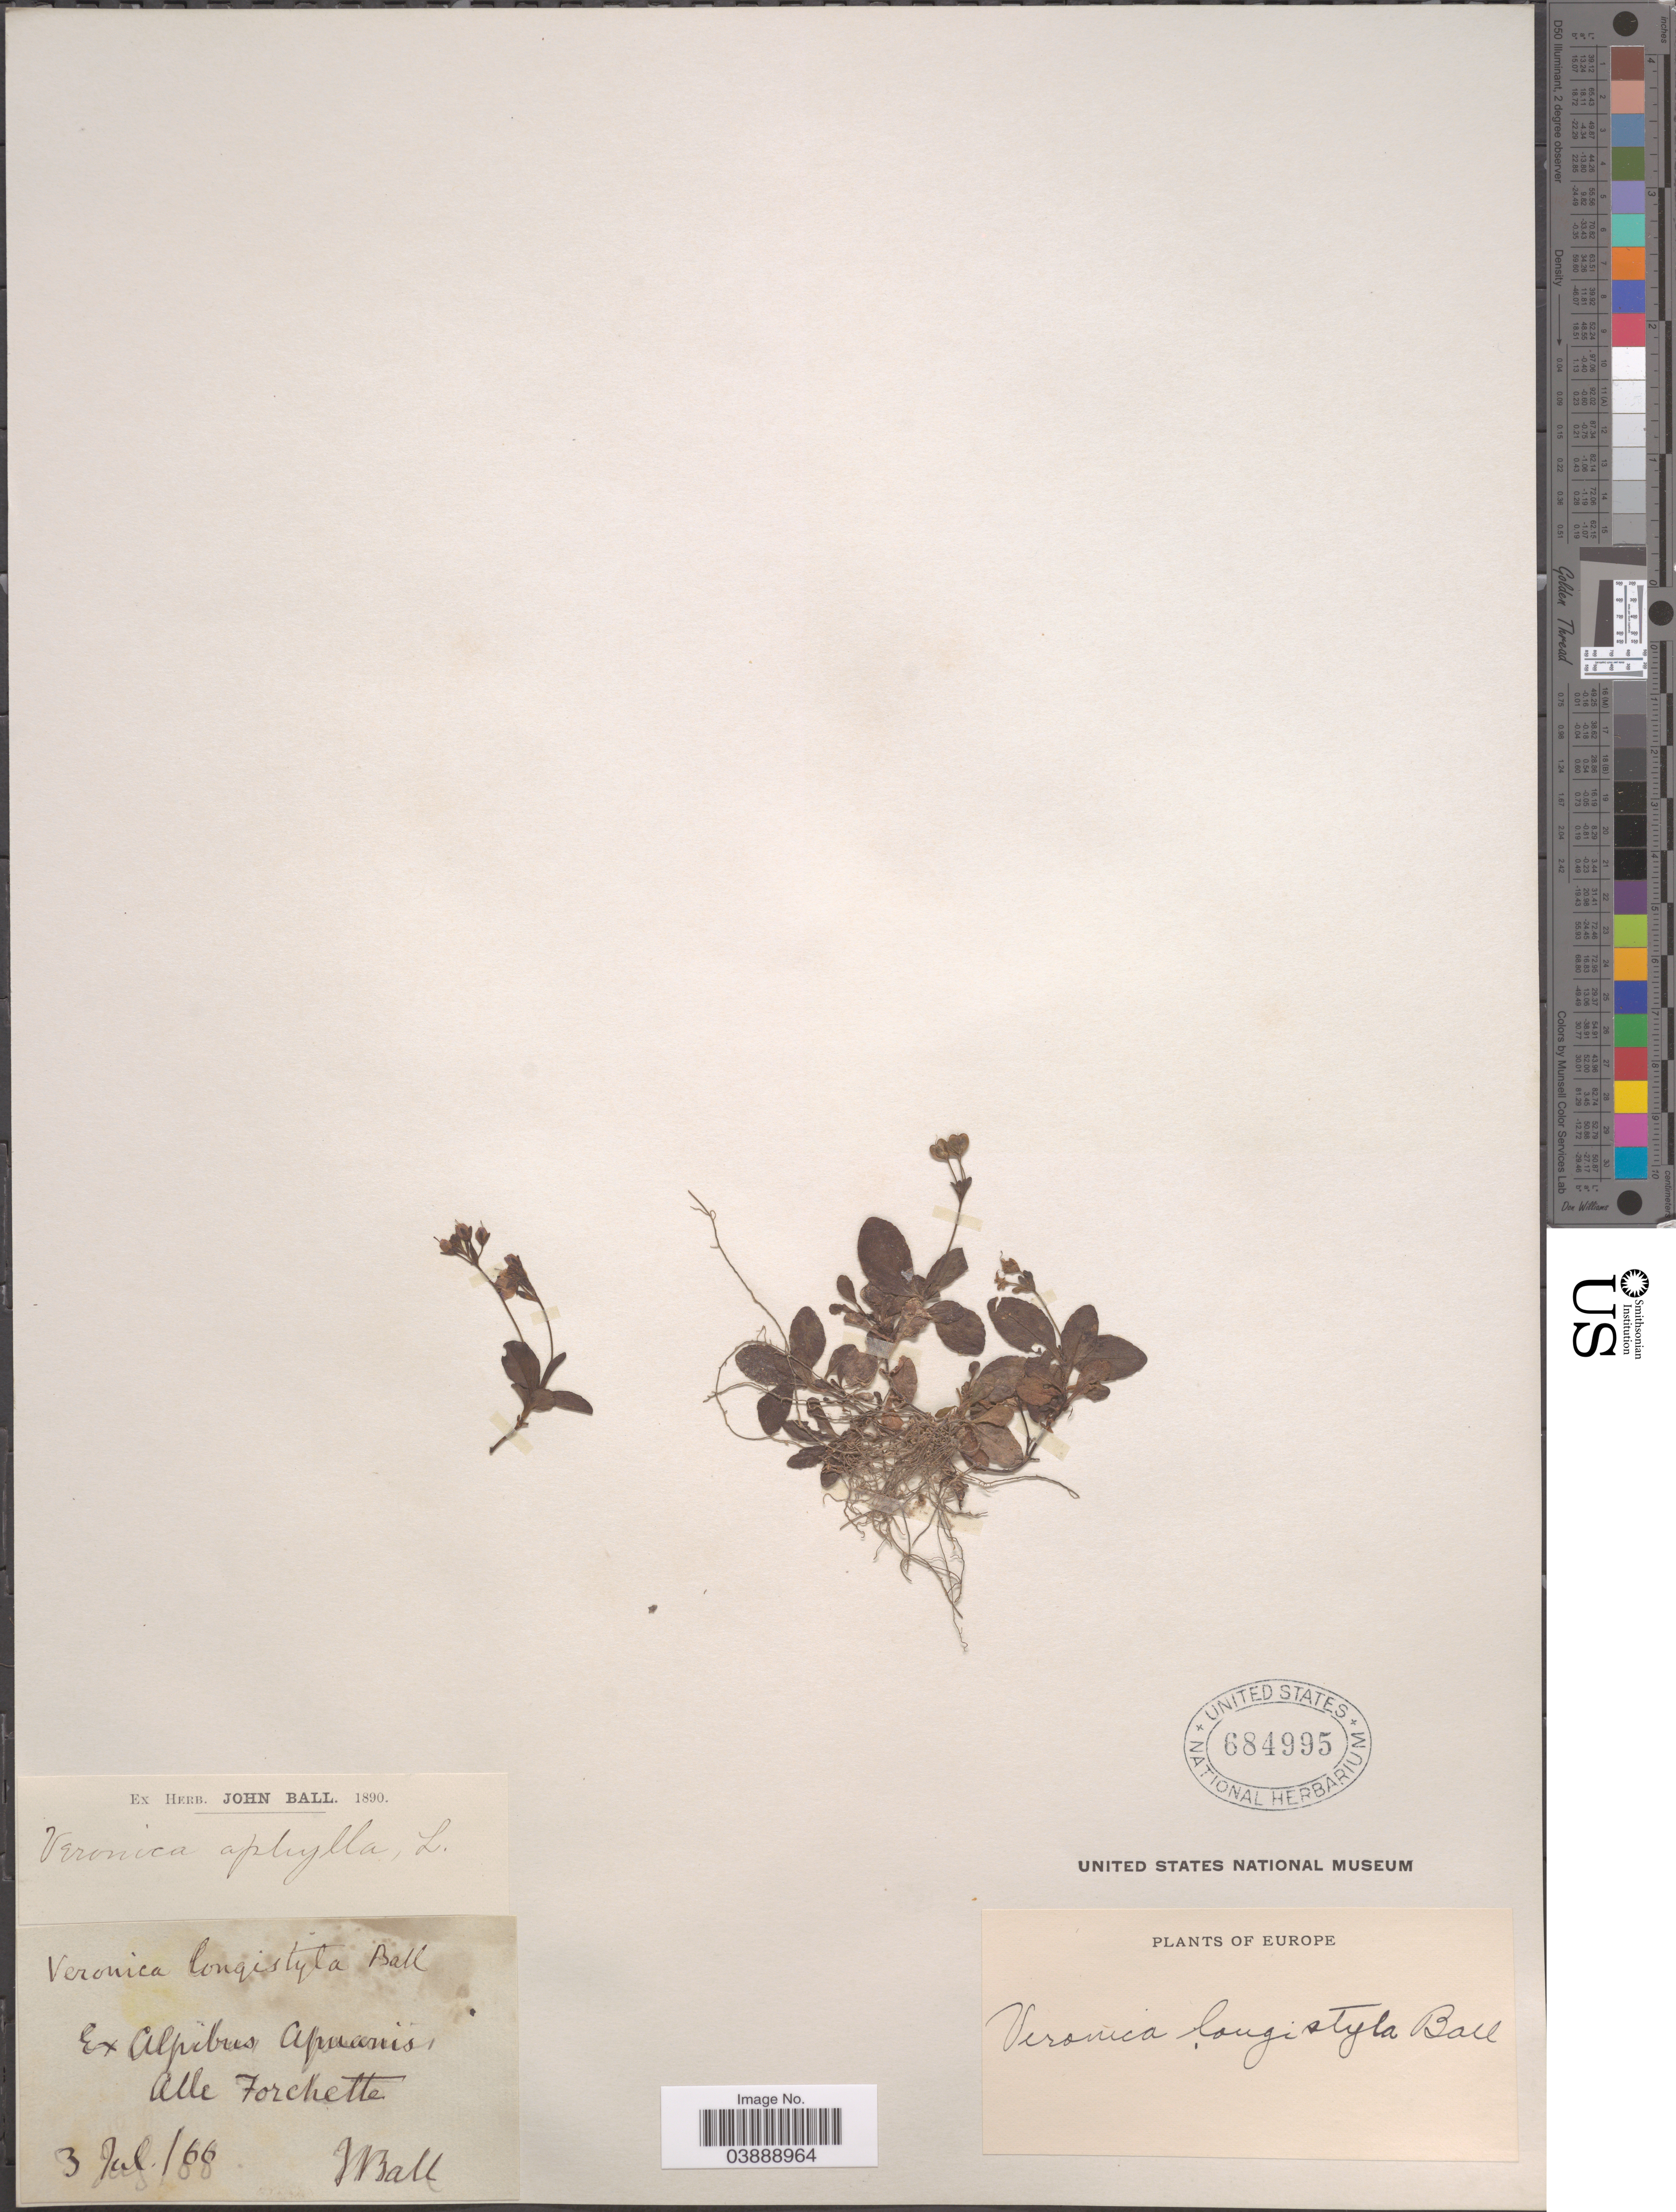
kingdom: Plantae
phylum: Tracheophyta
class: Magnoliopsida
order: Lamiales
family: Plantaginaceae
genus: Veronica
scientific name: Veronica aphylla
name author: L.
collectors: J. Ball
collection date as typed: Transcribed d/m/y: 3/7/66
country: Italy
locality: Ex Alpibus Apuanis Alle Forchette. Europe.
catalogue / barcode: US 684995